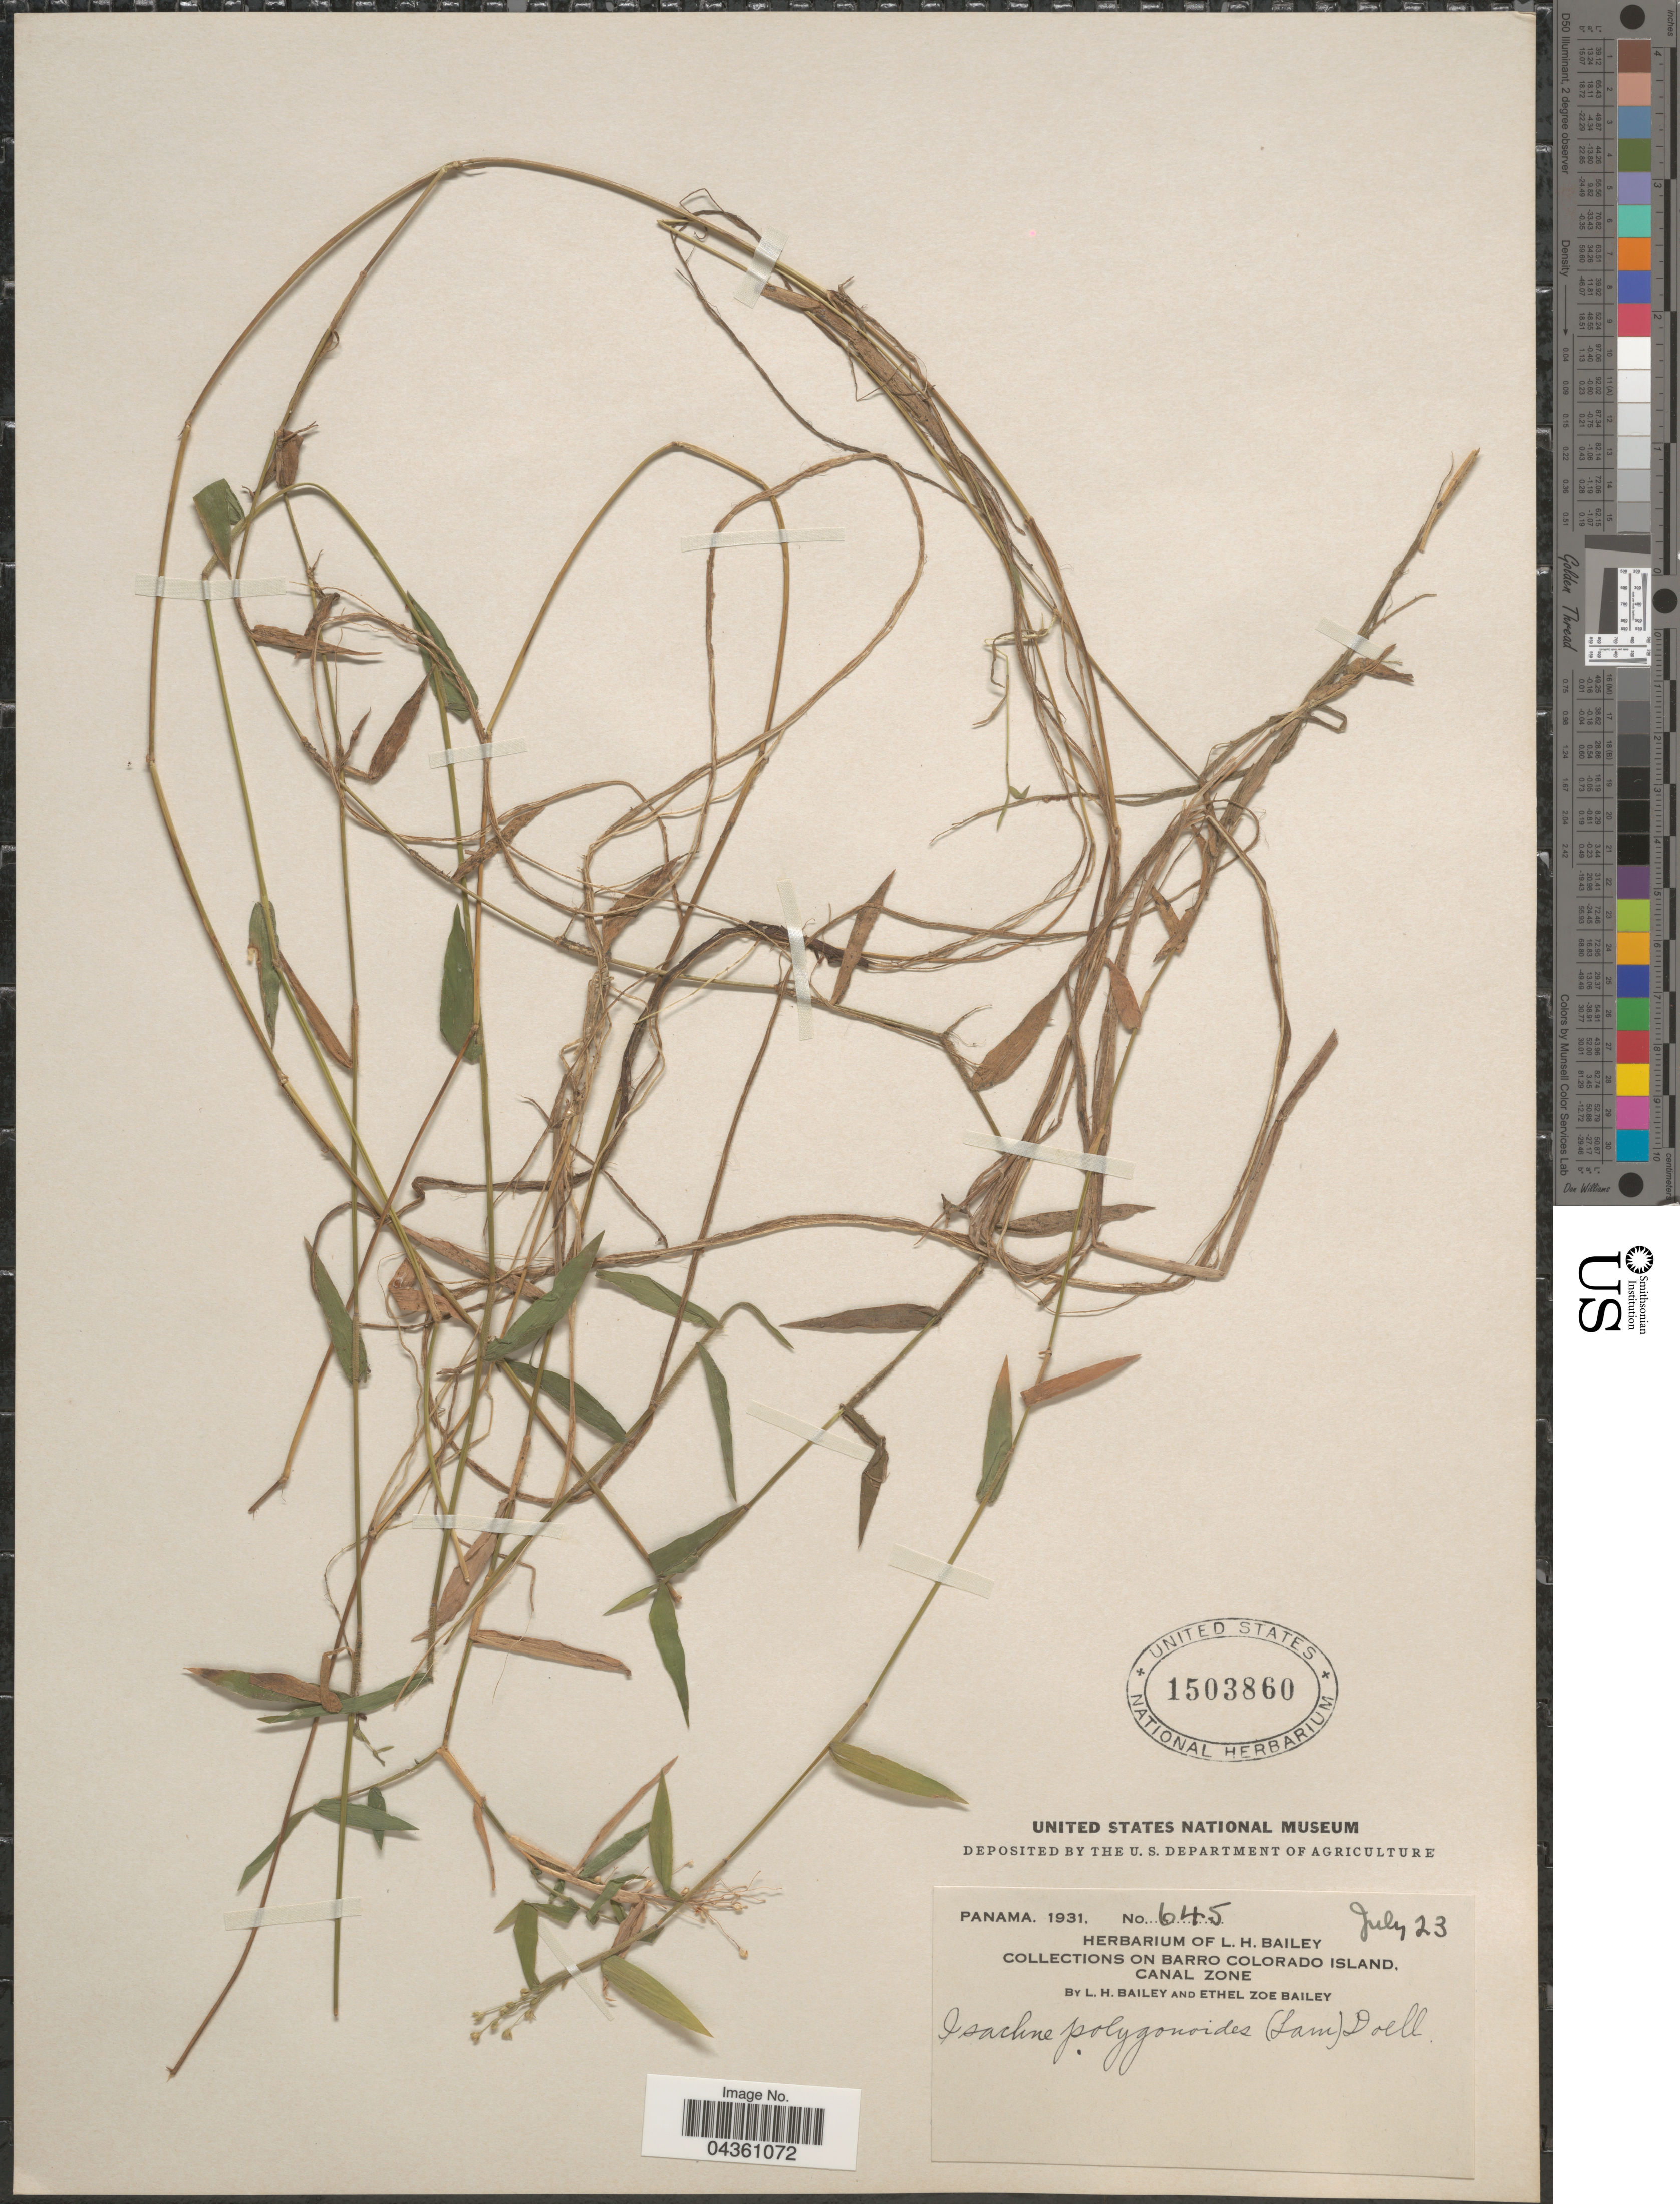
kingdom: Plantae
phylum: Tracheophyta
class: Liliopsida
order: Poales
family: Poaceae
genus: Isachne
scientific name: Isachne polygonoides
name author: (Lam.) Döll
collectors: L. H. Bailey & E. Z. Bailey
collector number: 645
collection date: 1931-07-23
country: Panama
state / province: Panamá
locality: On Barro Colorado Island, Canal Zone.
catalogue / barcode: US 1503860